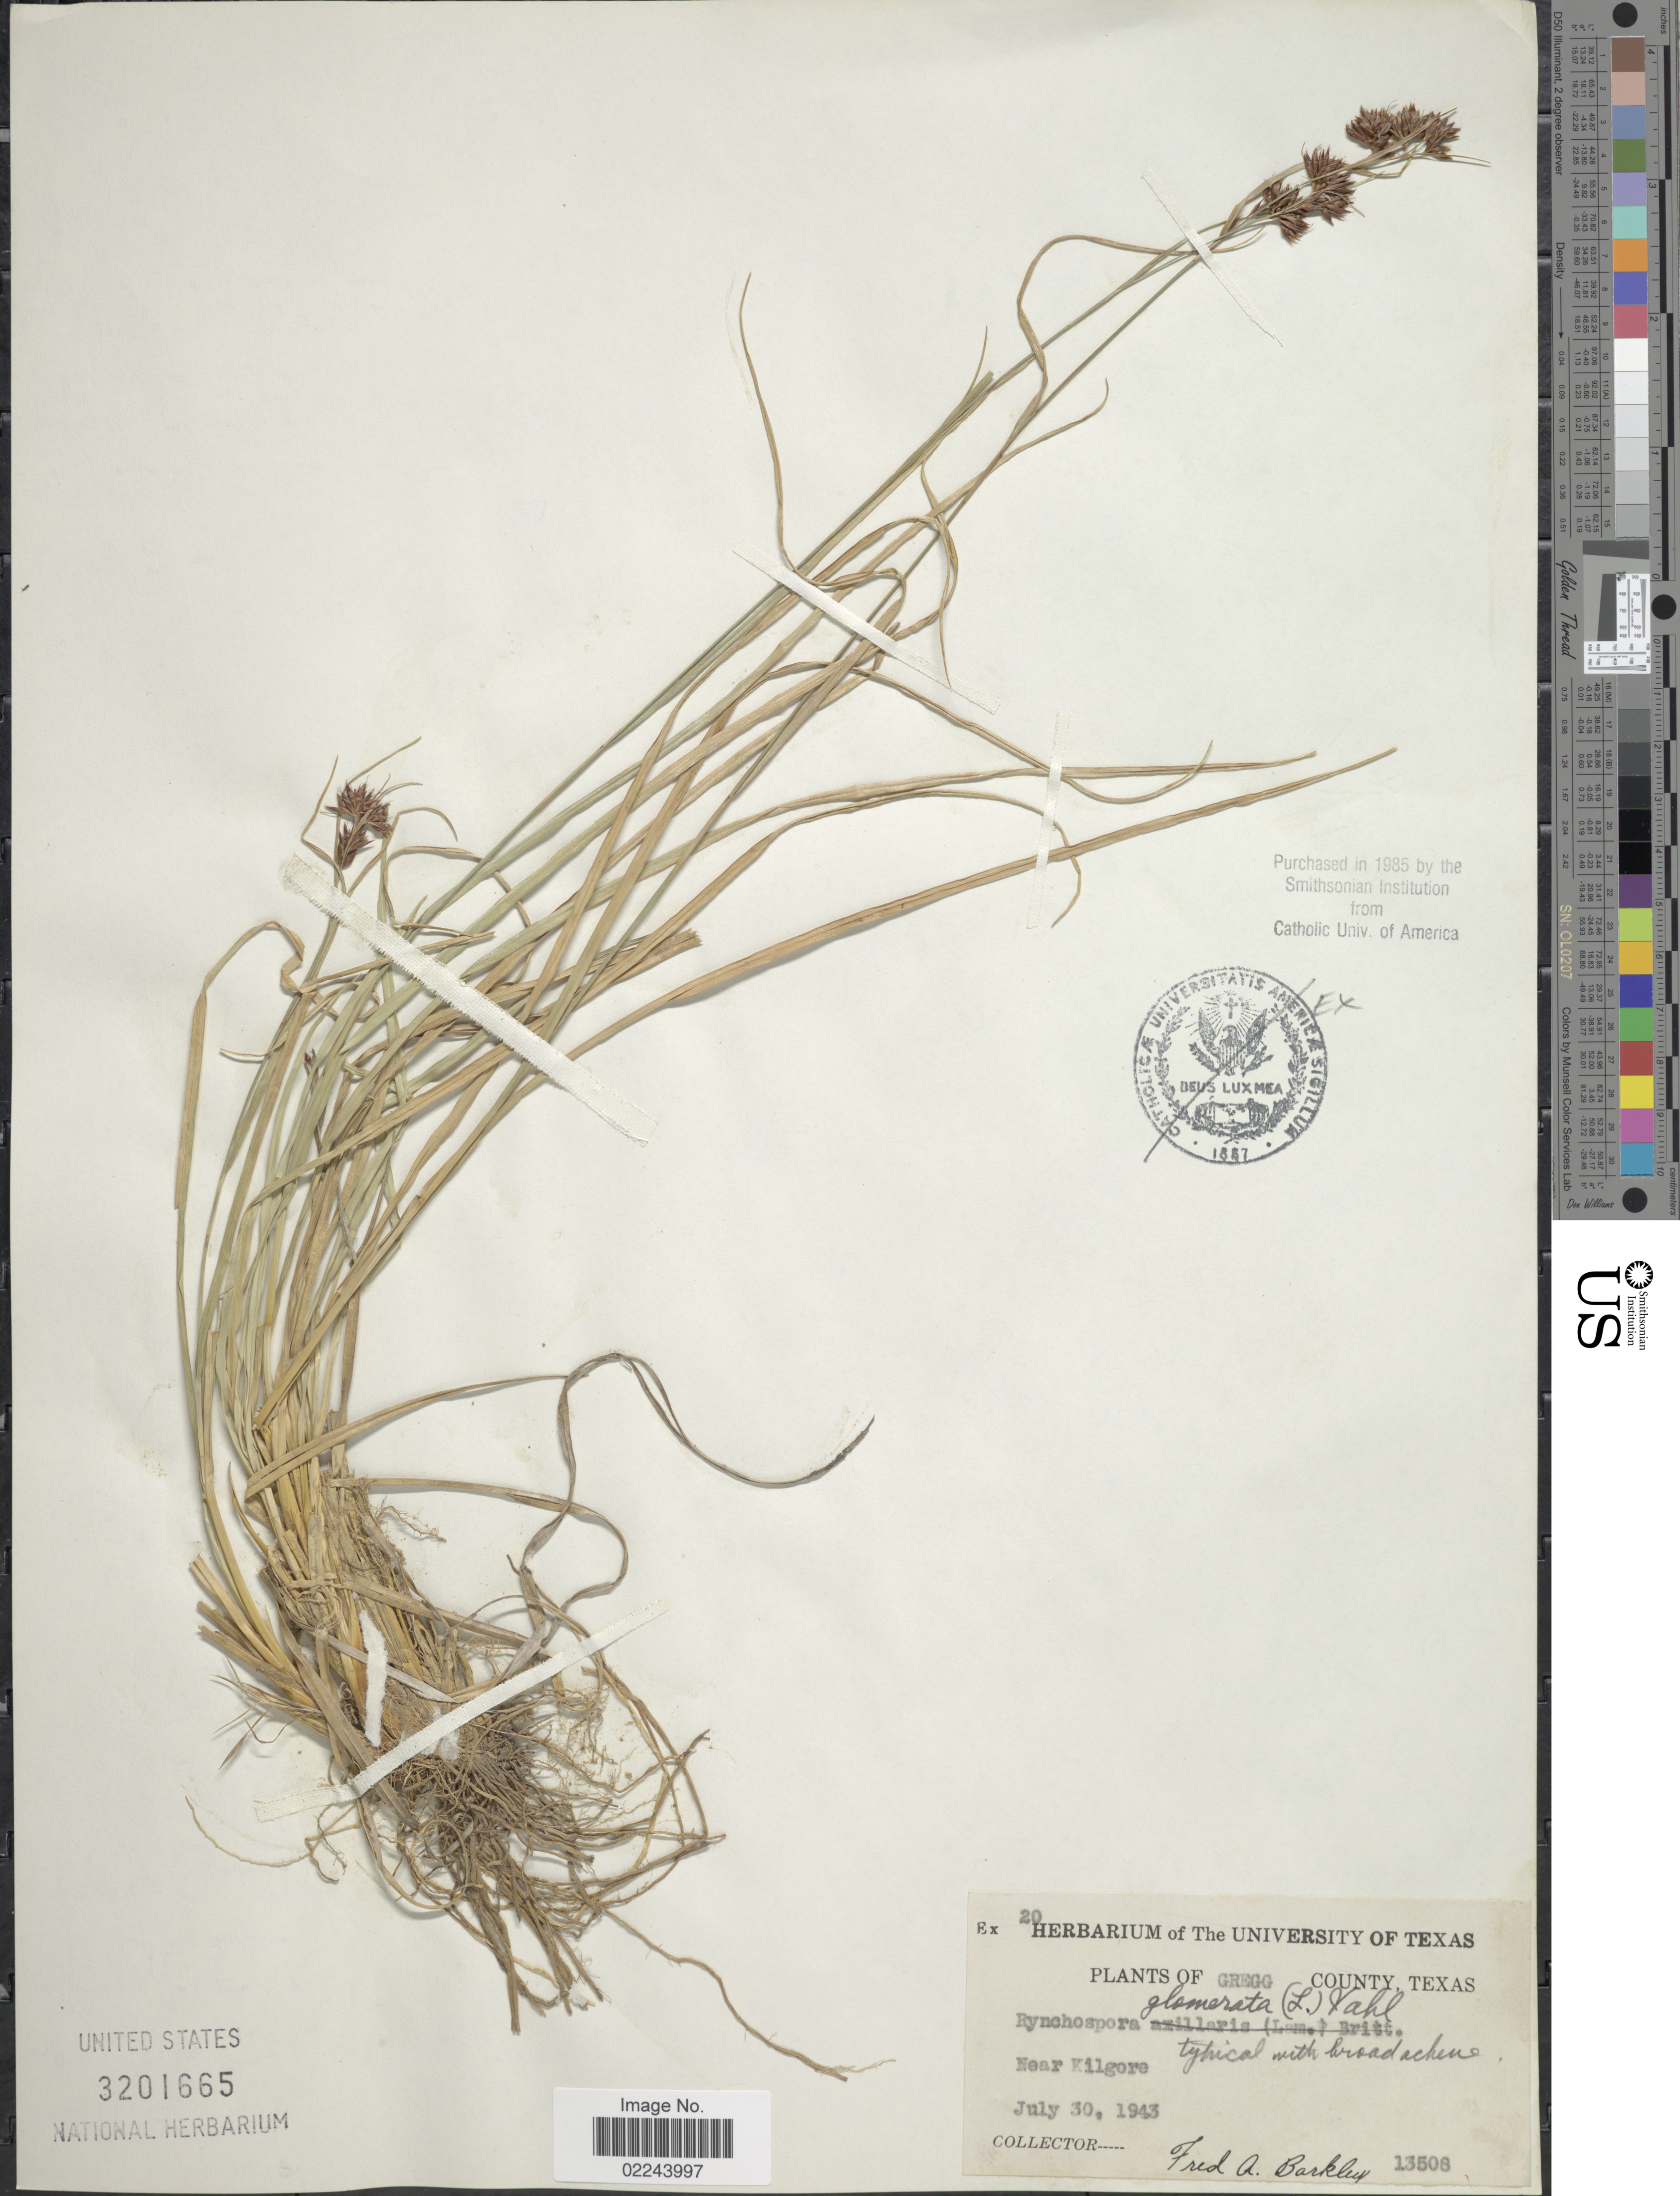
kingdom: Plantae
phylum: Tracheophyta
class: Liliopsida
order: Poales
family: Cyperaceae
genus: Rhynchospora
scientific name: Rhynchospora glomerata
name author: (L.) Vahl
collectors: F. A. Barkley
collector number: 13508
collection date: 1943-07-30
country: United States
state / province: Texas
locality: Gregg County, near Kilgore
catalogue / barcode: US 3201665